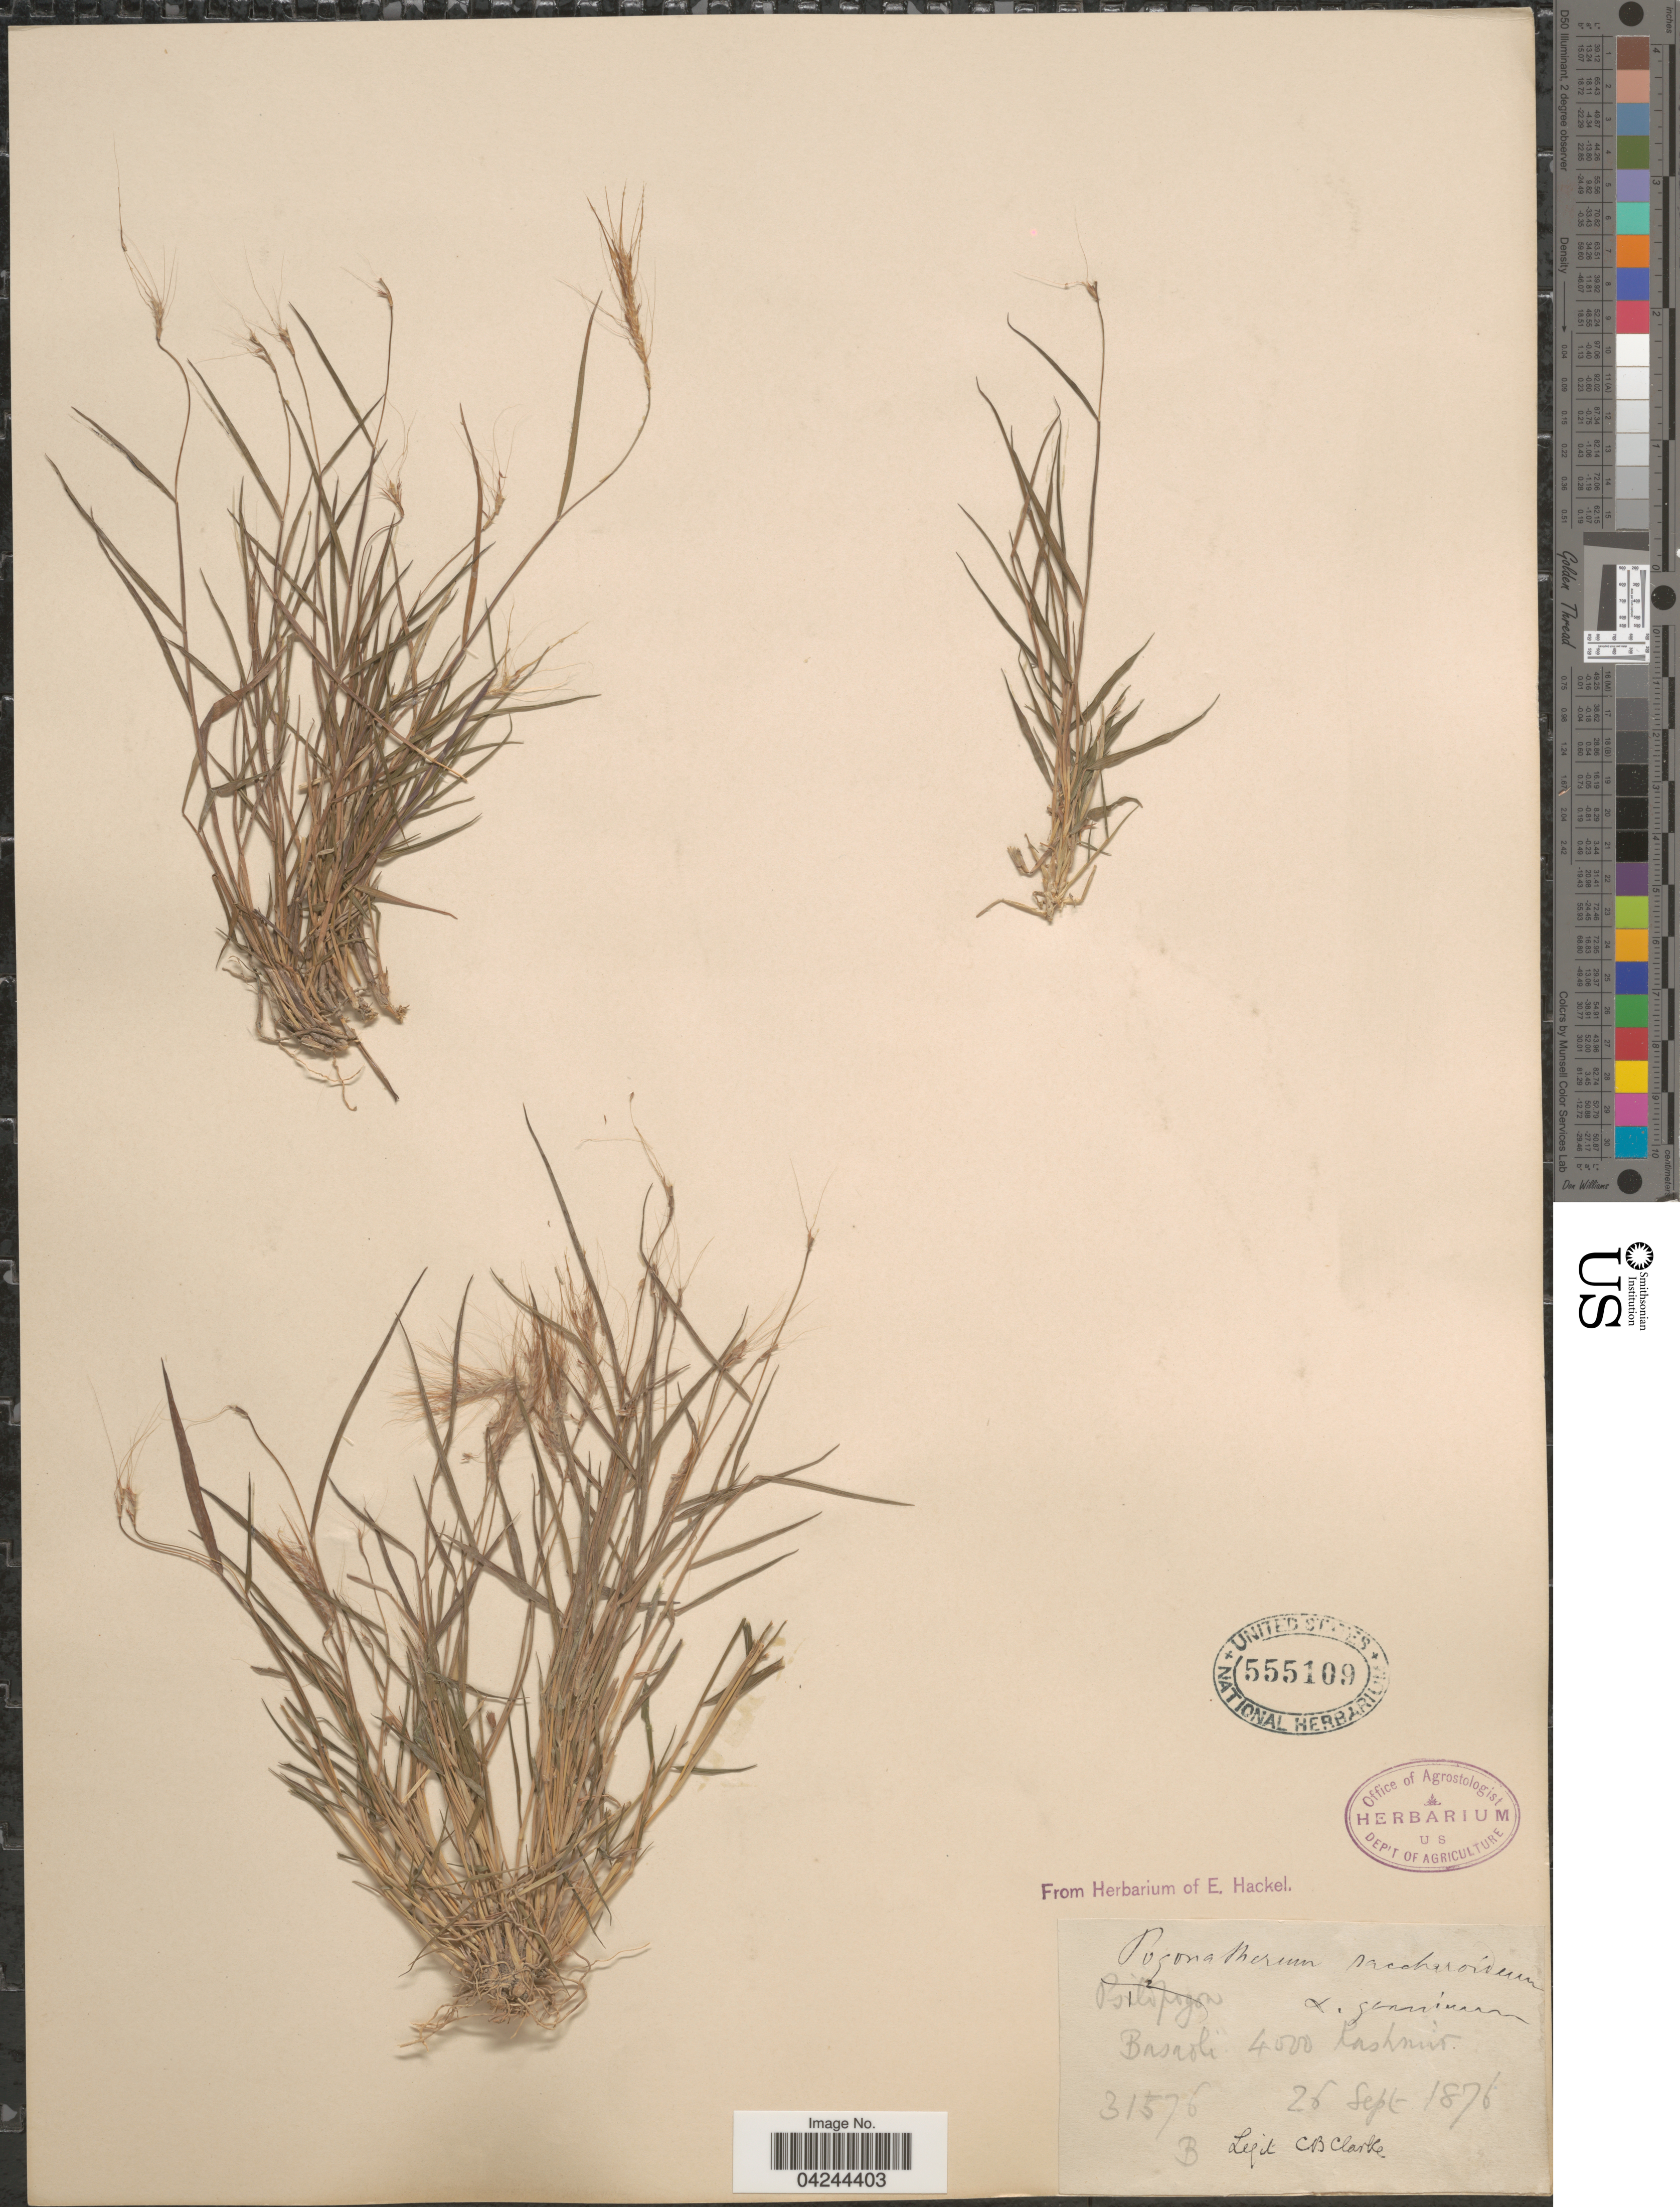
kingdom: Plantae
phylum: Tracheophyta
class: Liliopsida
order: Poales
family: Poaceae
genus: Pogonatherum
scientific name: Pogonatherum crinitum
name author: (Thunb.) Kunth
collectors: C. B. Clarke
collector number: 31576B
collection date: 1876-09-26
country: India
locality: Basoli. Kashmir.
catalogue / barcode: US 555109